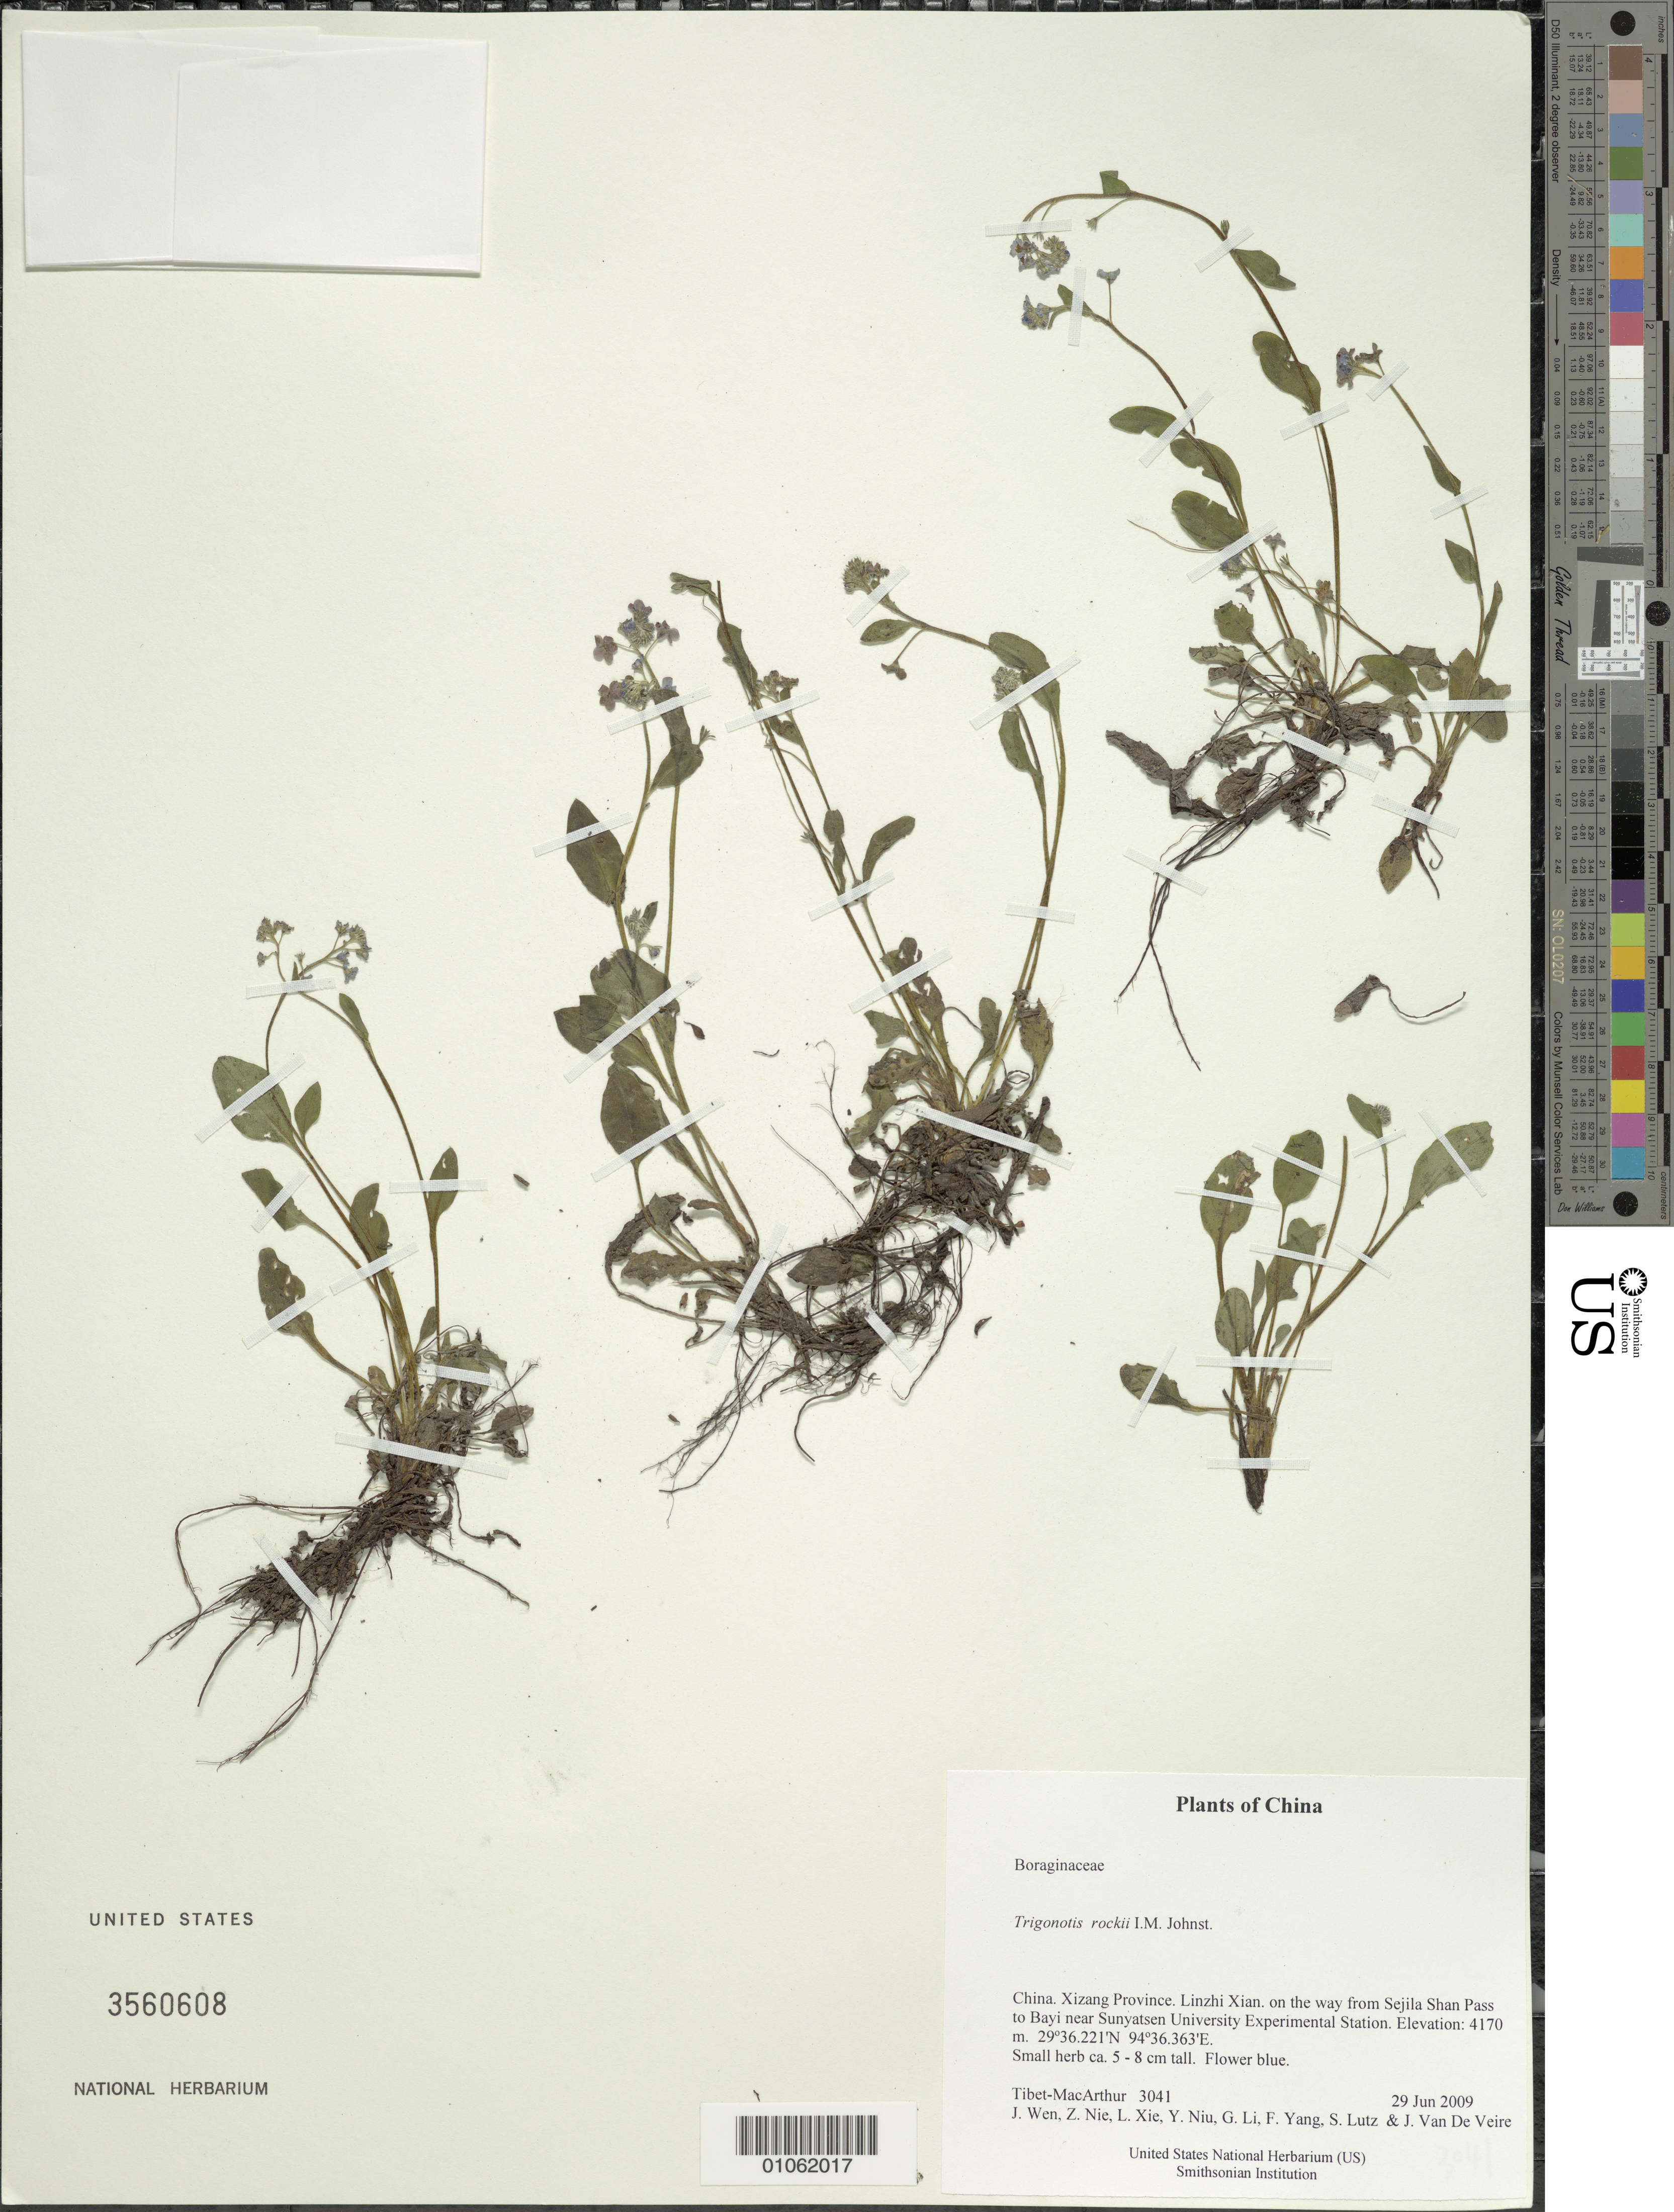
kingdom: Plantae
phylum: Tracheophyta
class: Magnoliopsida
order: Boraginales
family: Boraginaceae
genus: Trigonotis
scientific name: Trigonotis rockii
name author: I.M. Johnst.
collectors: Tibet-MacArthur, J. Wen, Z. Nie, L. Xie, Y. Niu, G. Li, F. Yang, S. Lutz & J. Van De Veire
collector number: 3041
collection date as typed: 29 Jun 2009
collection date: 2009-06-29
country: China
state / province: Xizang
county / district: Linzhi Xian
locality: on the way from Sejila Shan Pass to Bayi near Sunyatsen University Experimental Station.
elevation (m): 4170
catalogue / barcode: US 3560608